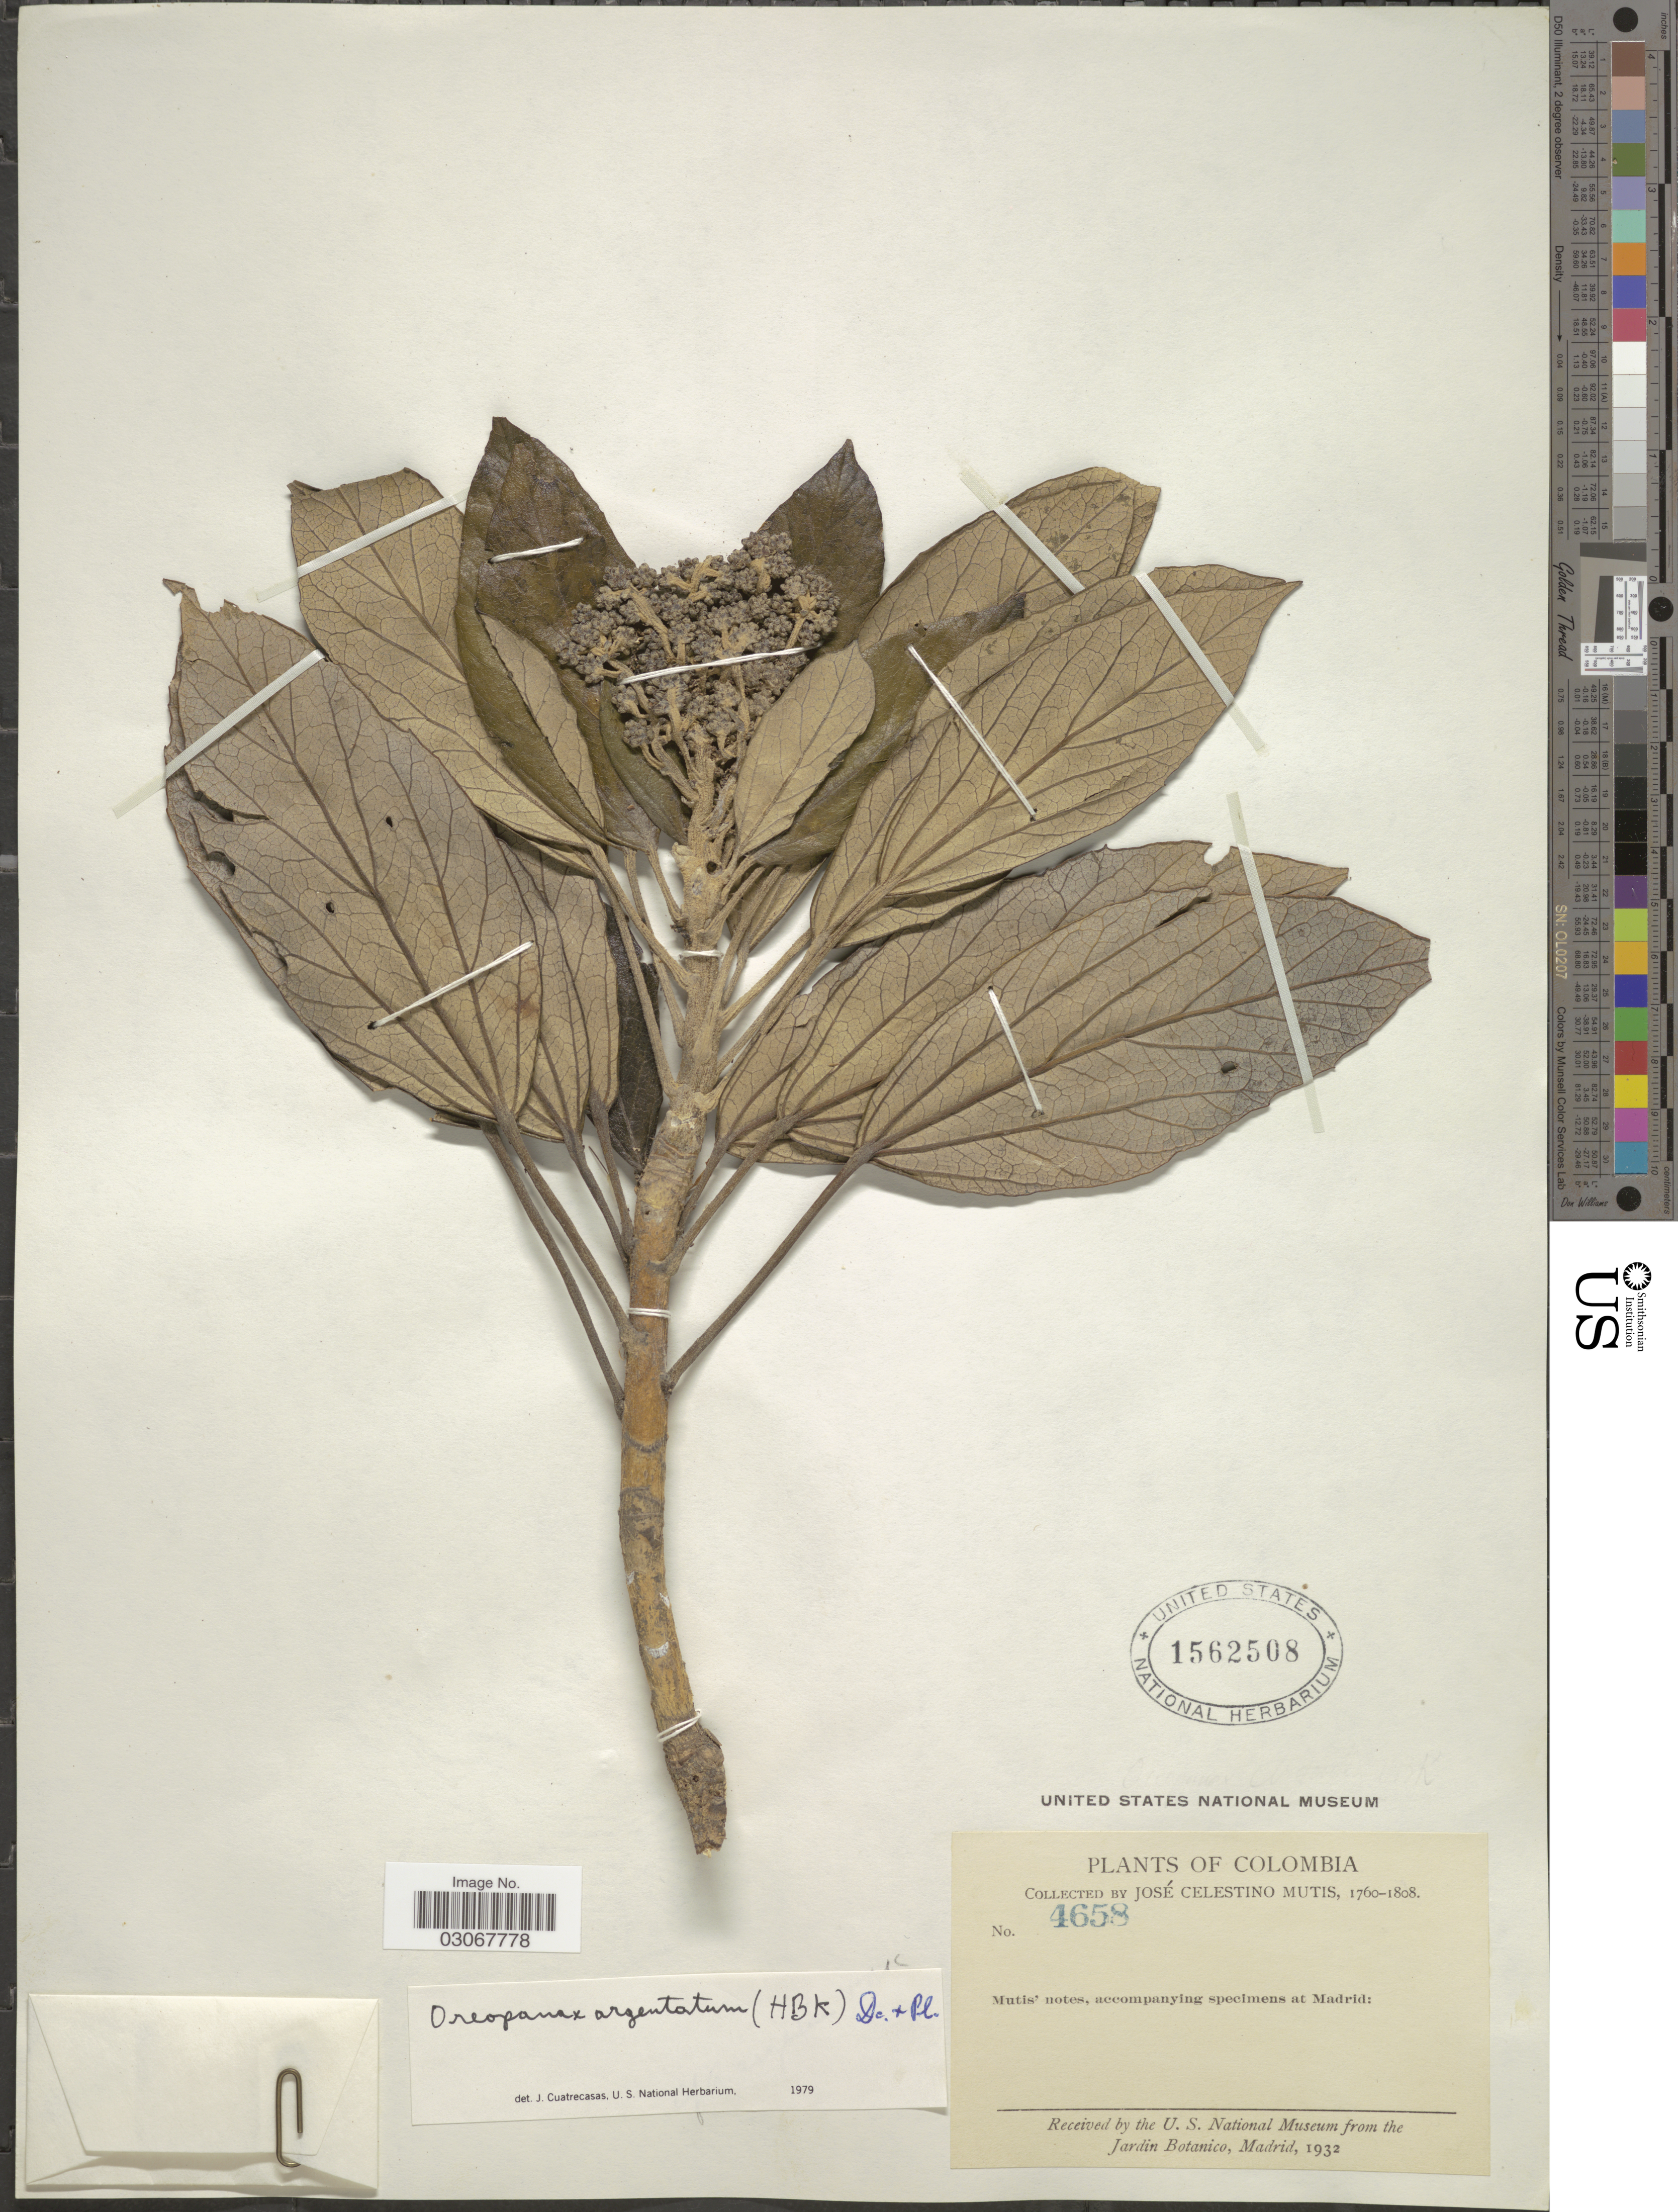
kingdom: Plantae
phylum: Tracheophyta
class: Magnoliopsida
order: Apiales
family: Araliaceae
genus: Oreopanax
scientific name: Oreopanax argentatus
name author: (Kunth) Decne. & Planch.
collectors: J. C. B. Mutis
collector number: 4658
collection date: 1760/1808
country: Colombia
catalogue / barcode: US 1562508